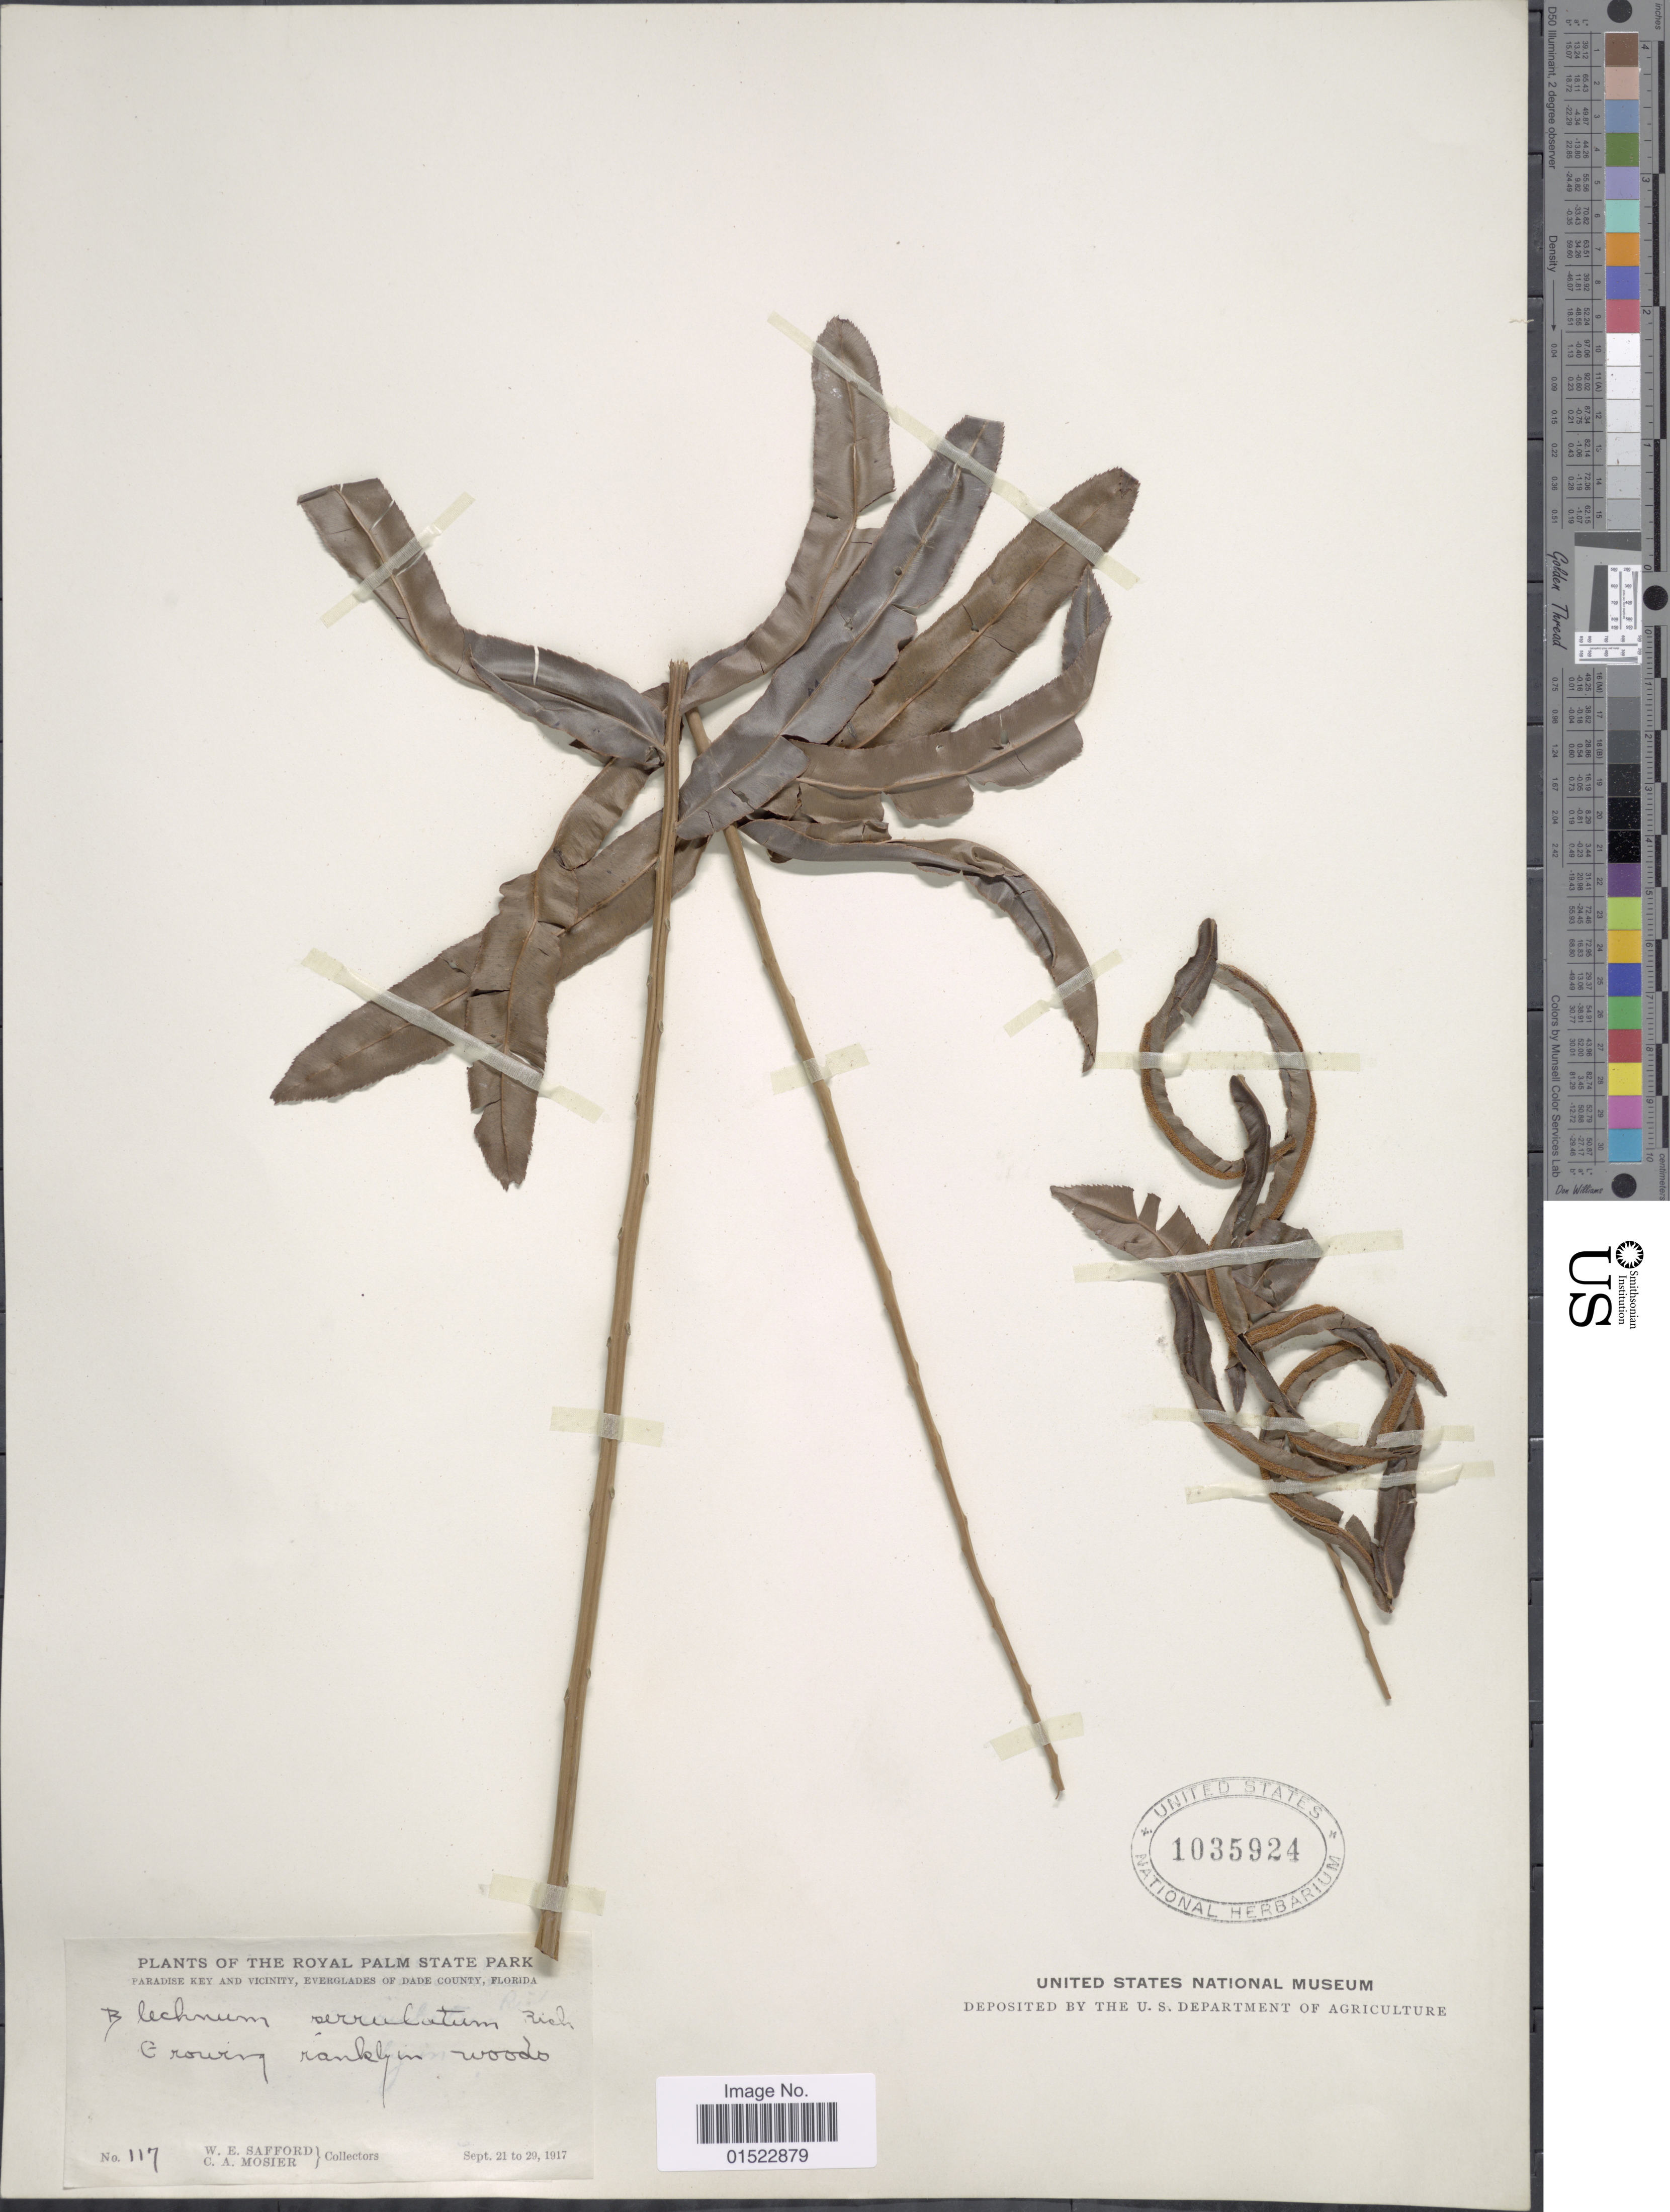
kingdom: Plantae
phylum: Tracheophyta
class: Polypodiopsida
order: Polypodiales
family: Blechnaceae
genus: Telmatoblechnum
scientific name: Telmatoblechnum serrulatum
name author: (Rich.) Perrie et al.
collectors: W. E. Safford & C. A. Mosier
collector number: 117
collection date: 1917-09-21/1917-09-29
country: United States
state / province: Florida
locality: The Royal Palm State Park, Paradise Key and vicinity, Everglades of Dade County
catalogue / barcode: US 1035924